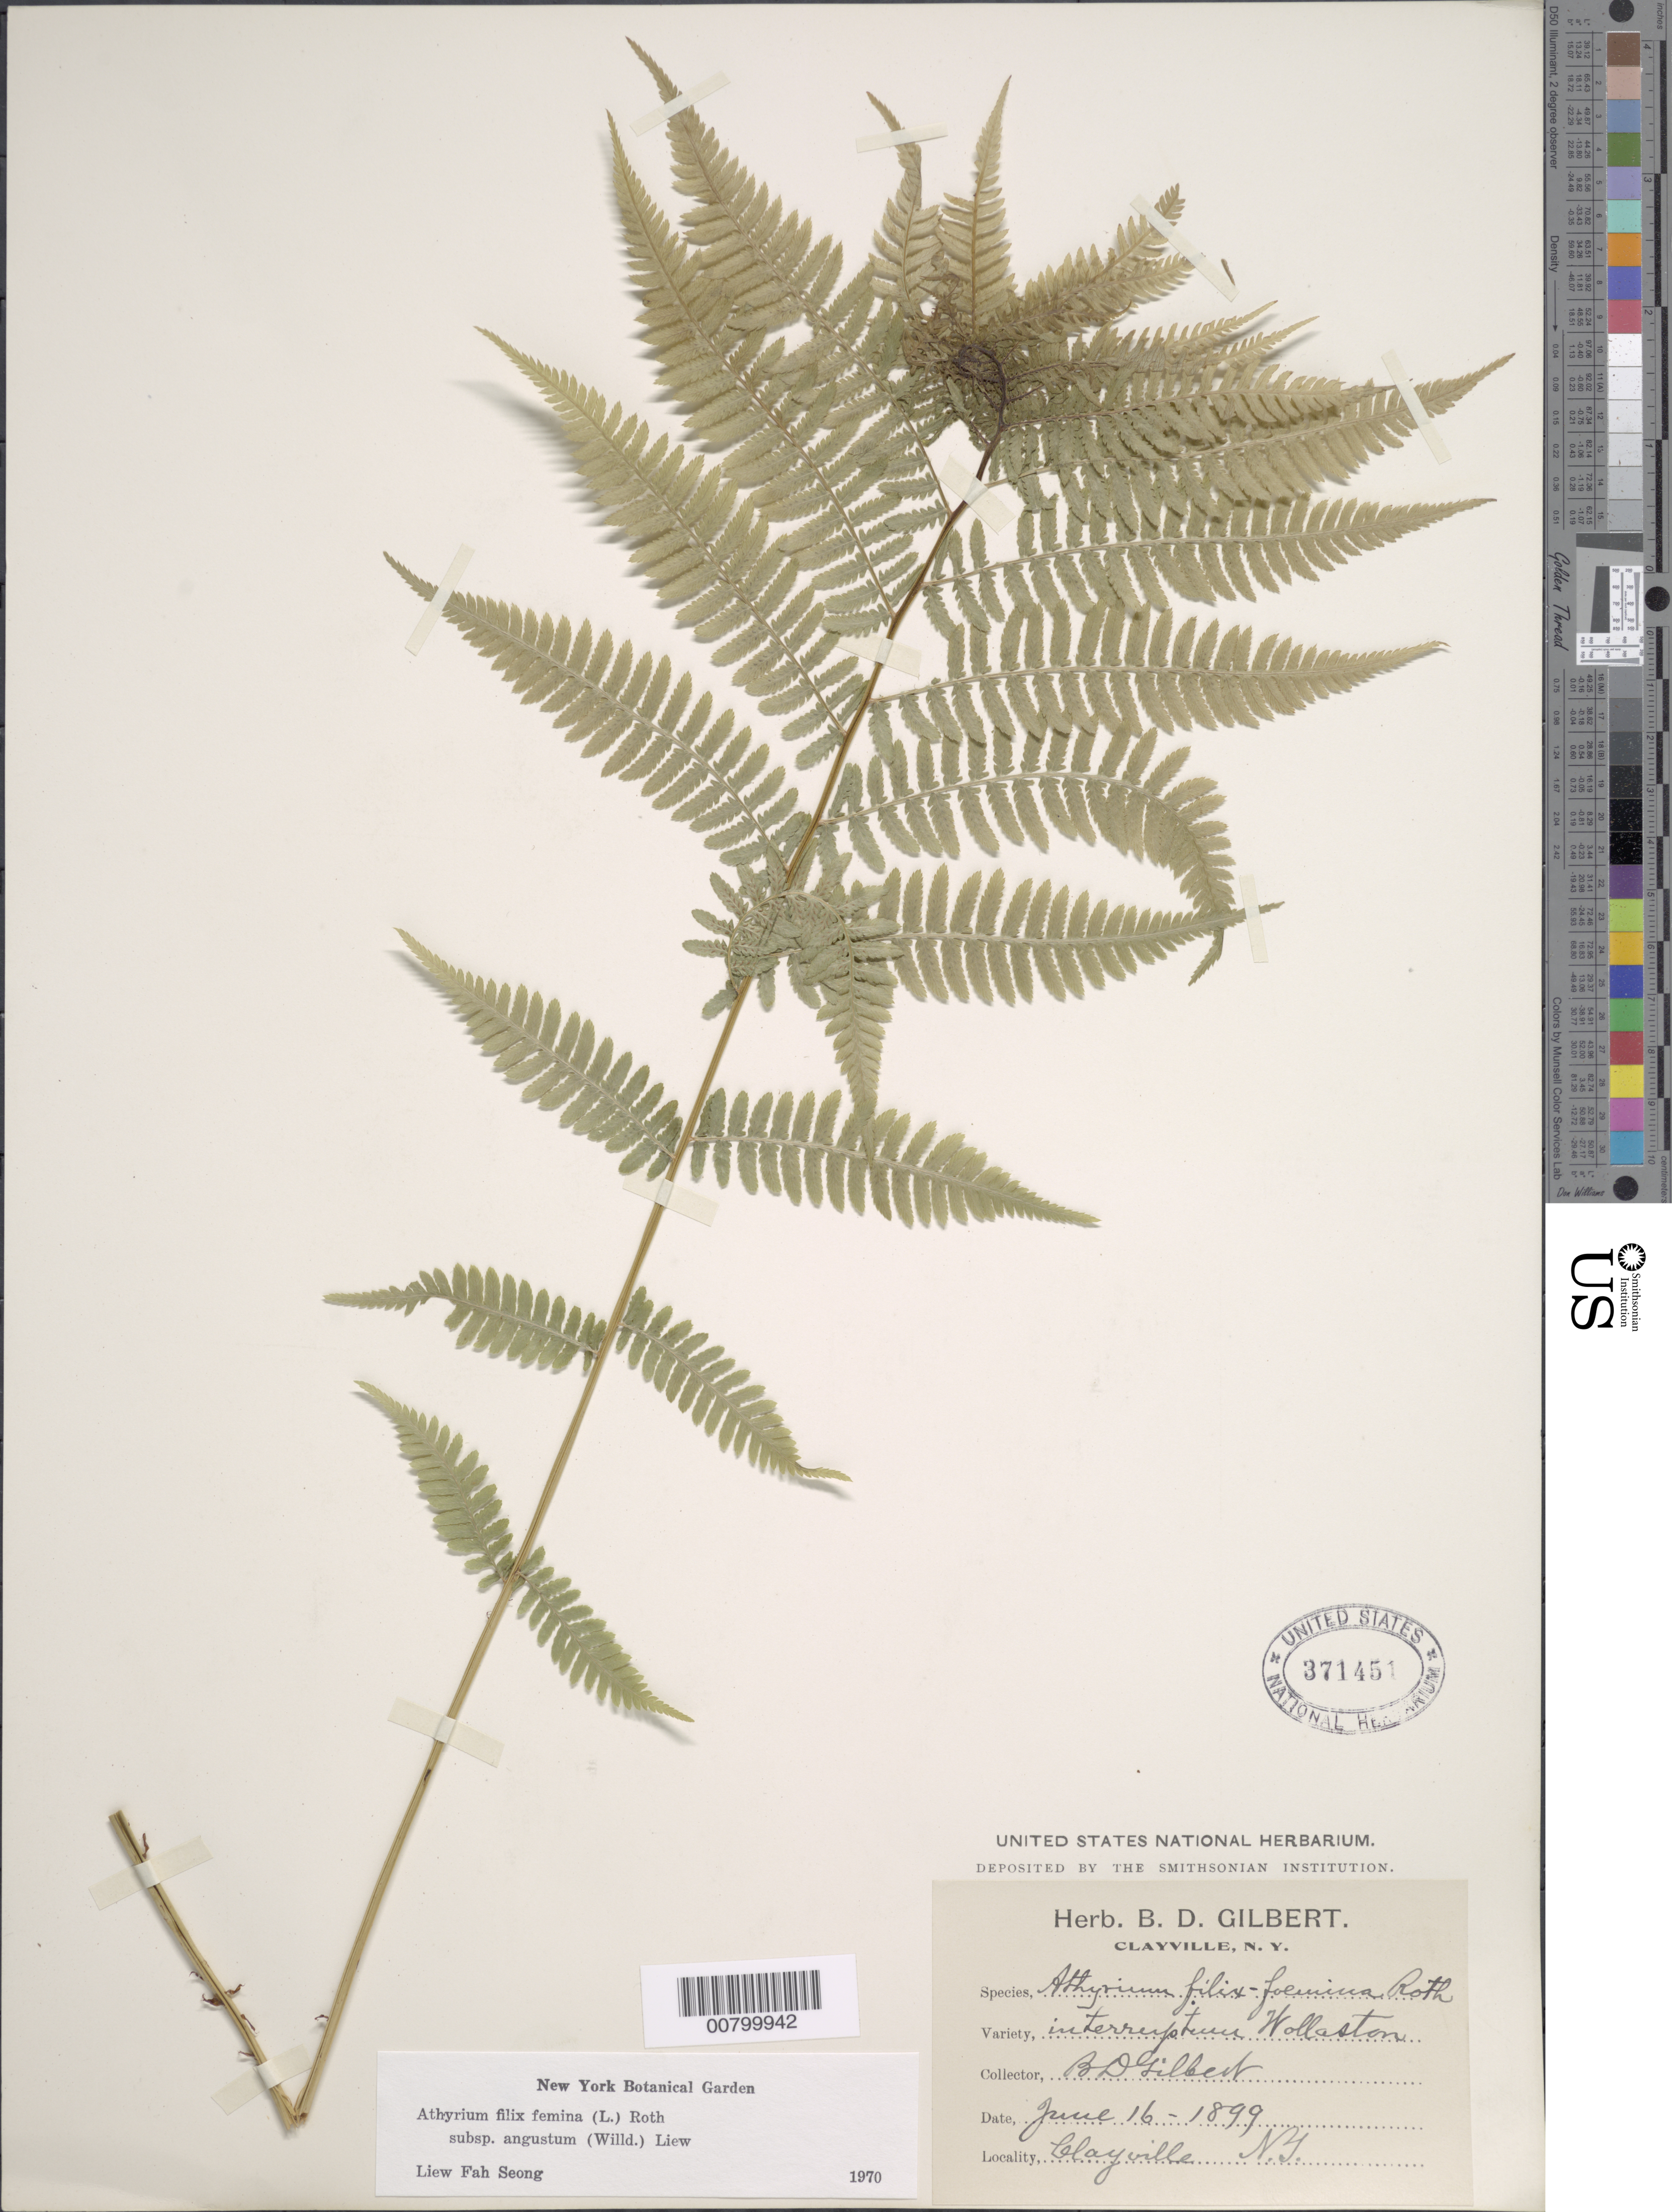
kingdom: Plantae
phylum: Tracheophyta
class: Polypodiopsida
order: Polypodiales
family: Athyriaceae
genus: Athyrium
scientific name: Athyrium filix-femina subsp. angustatum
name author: (Willd.) R.T. Clausen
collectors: B. Gilbert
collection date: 1899-06-16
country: United States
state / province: New York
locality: Clayville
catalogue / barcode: US 371451